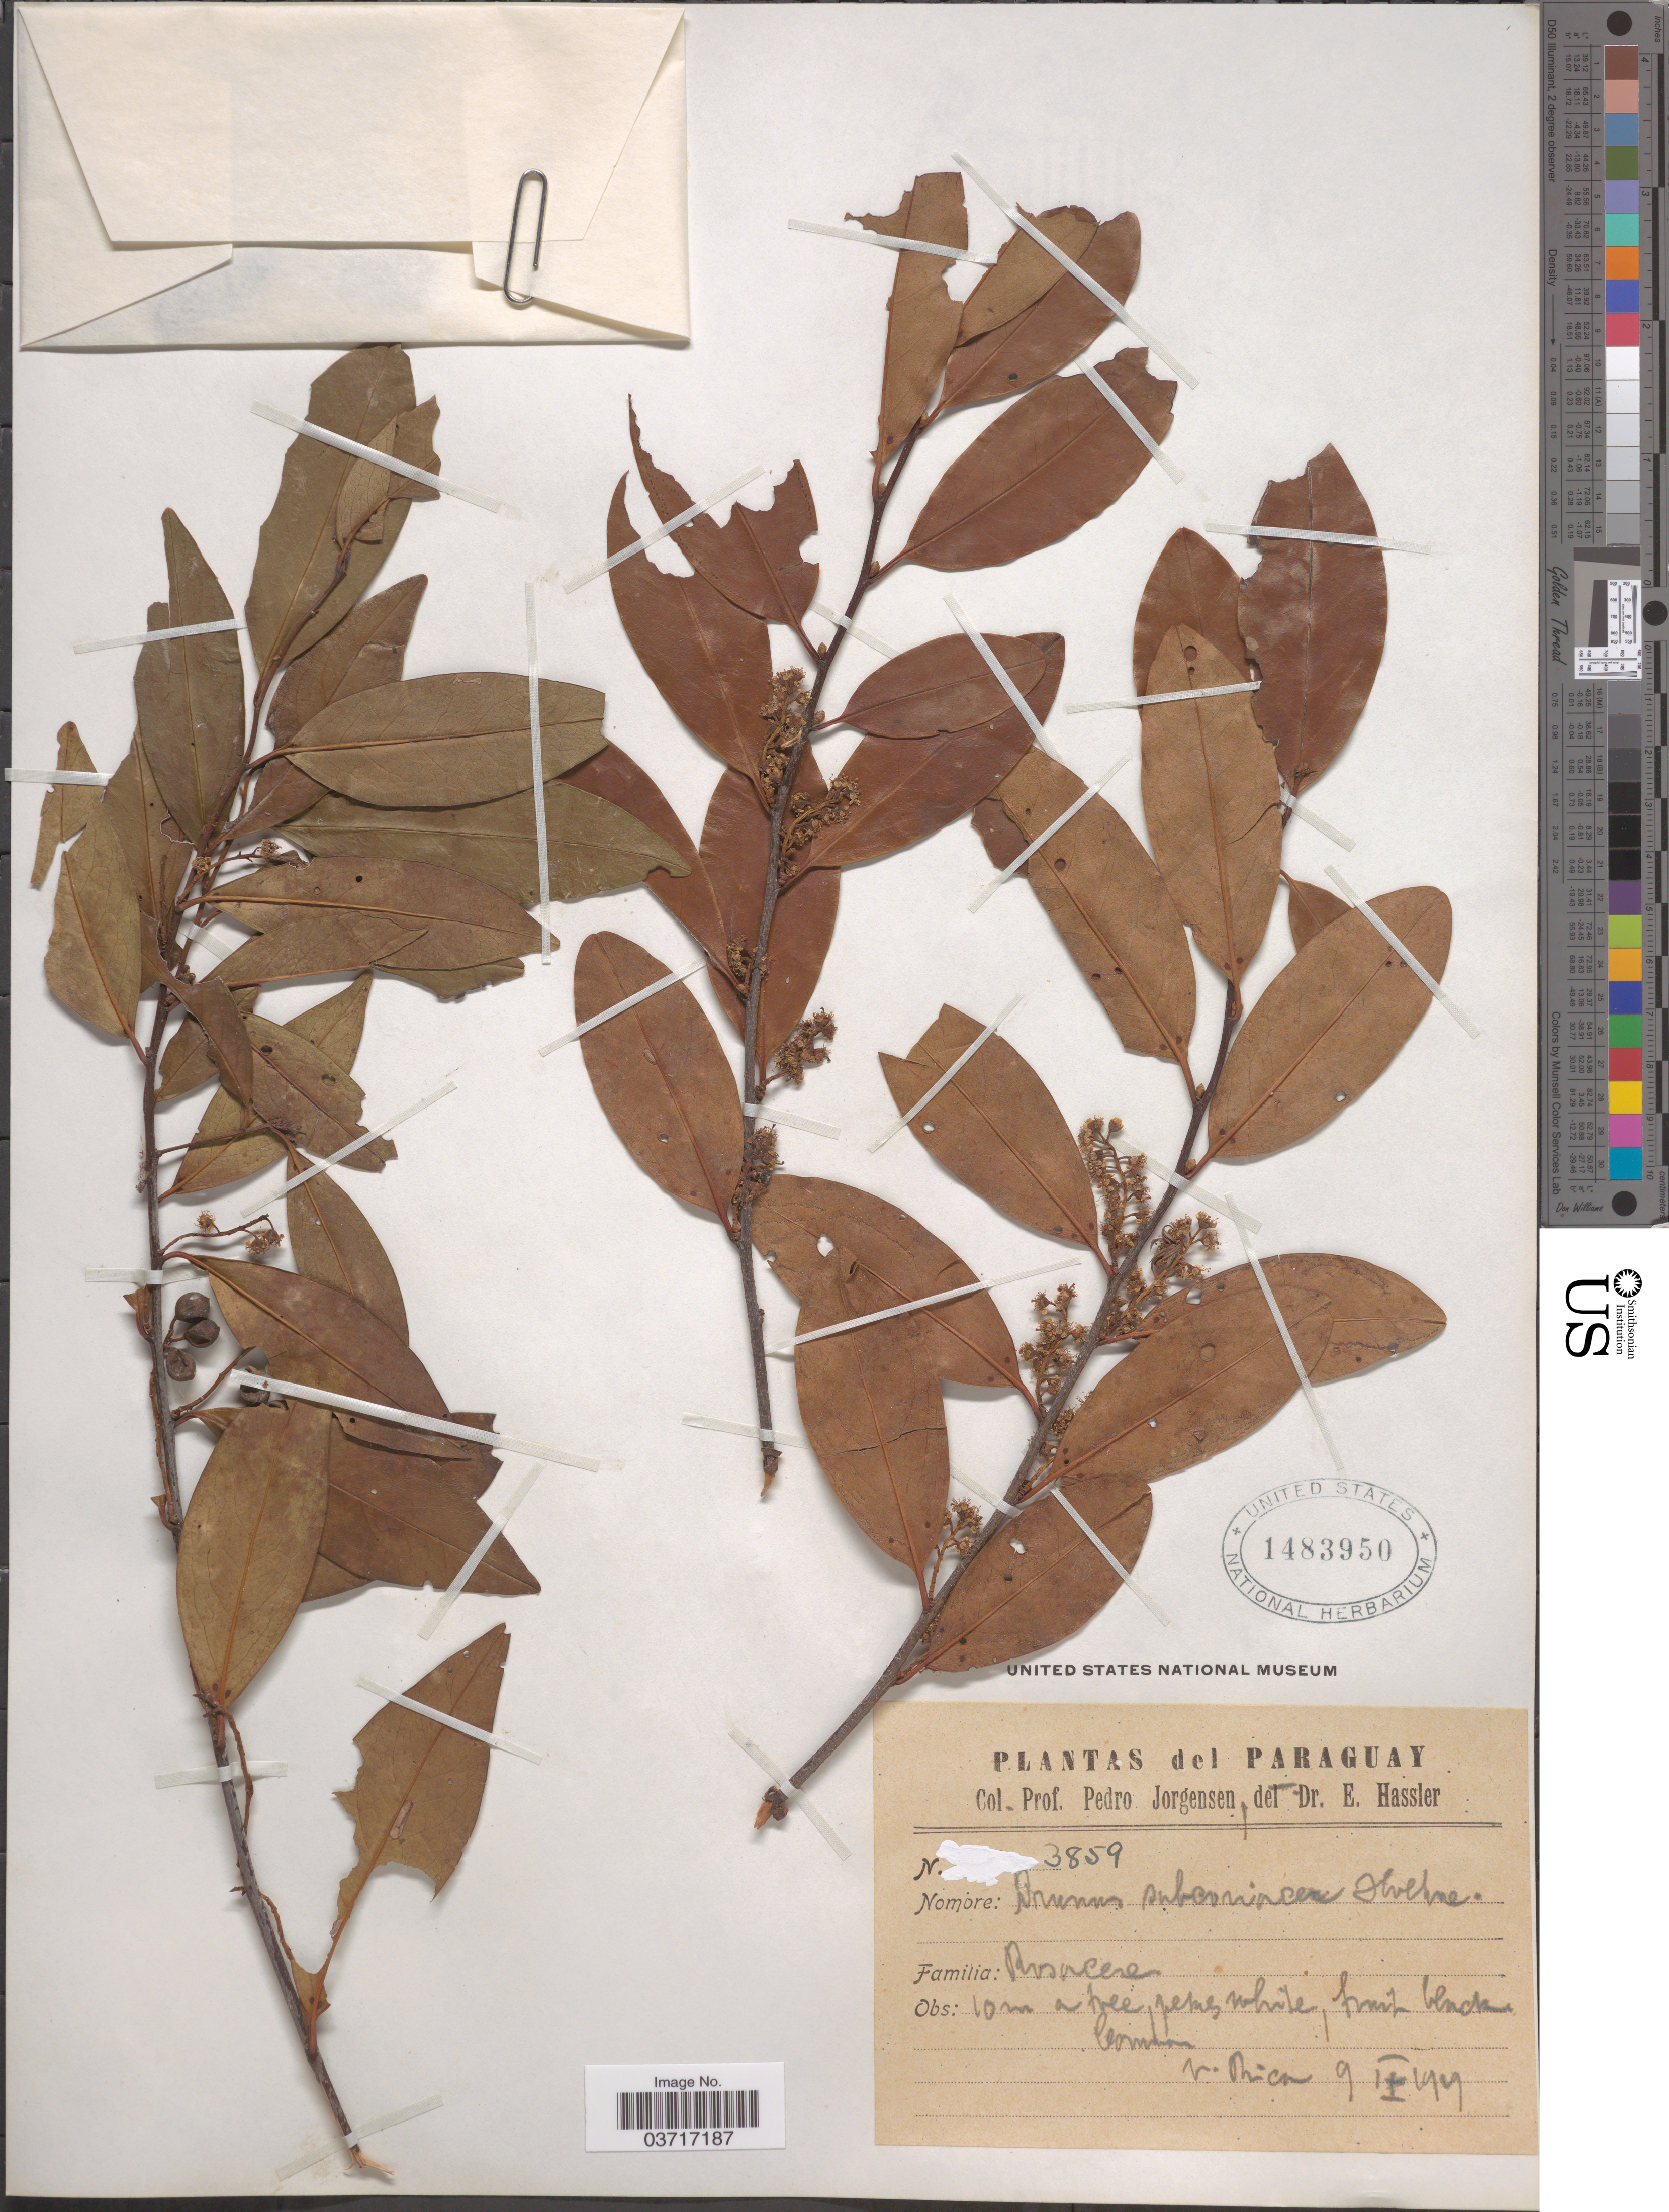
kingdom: Plantae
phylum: Tracheophyta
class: Magnoliopsida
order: Rosales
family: Rosaceae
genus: Prunus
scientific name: Prunus subcoriacea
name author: Koehne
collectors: P. Jörgensen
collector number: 3859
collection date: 1929-09-09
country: Paraguay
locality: V. Rica.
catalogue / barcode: US 1483950